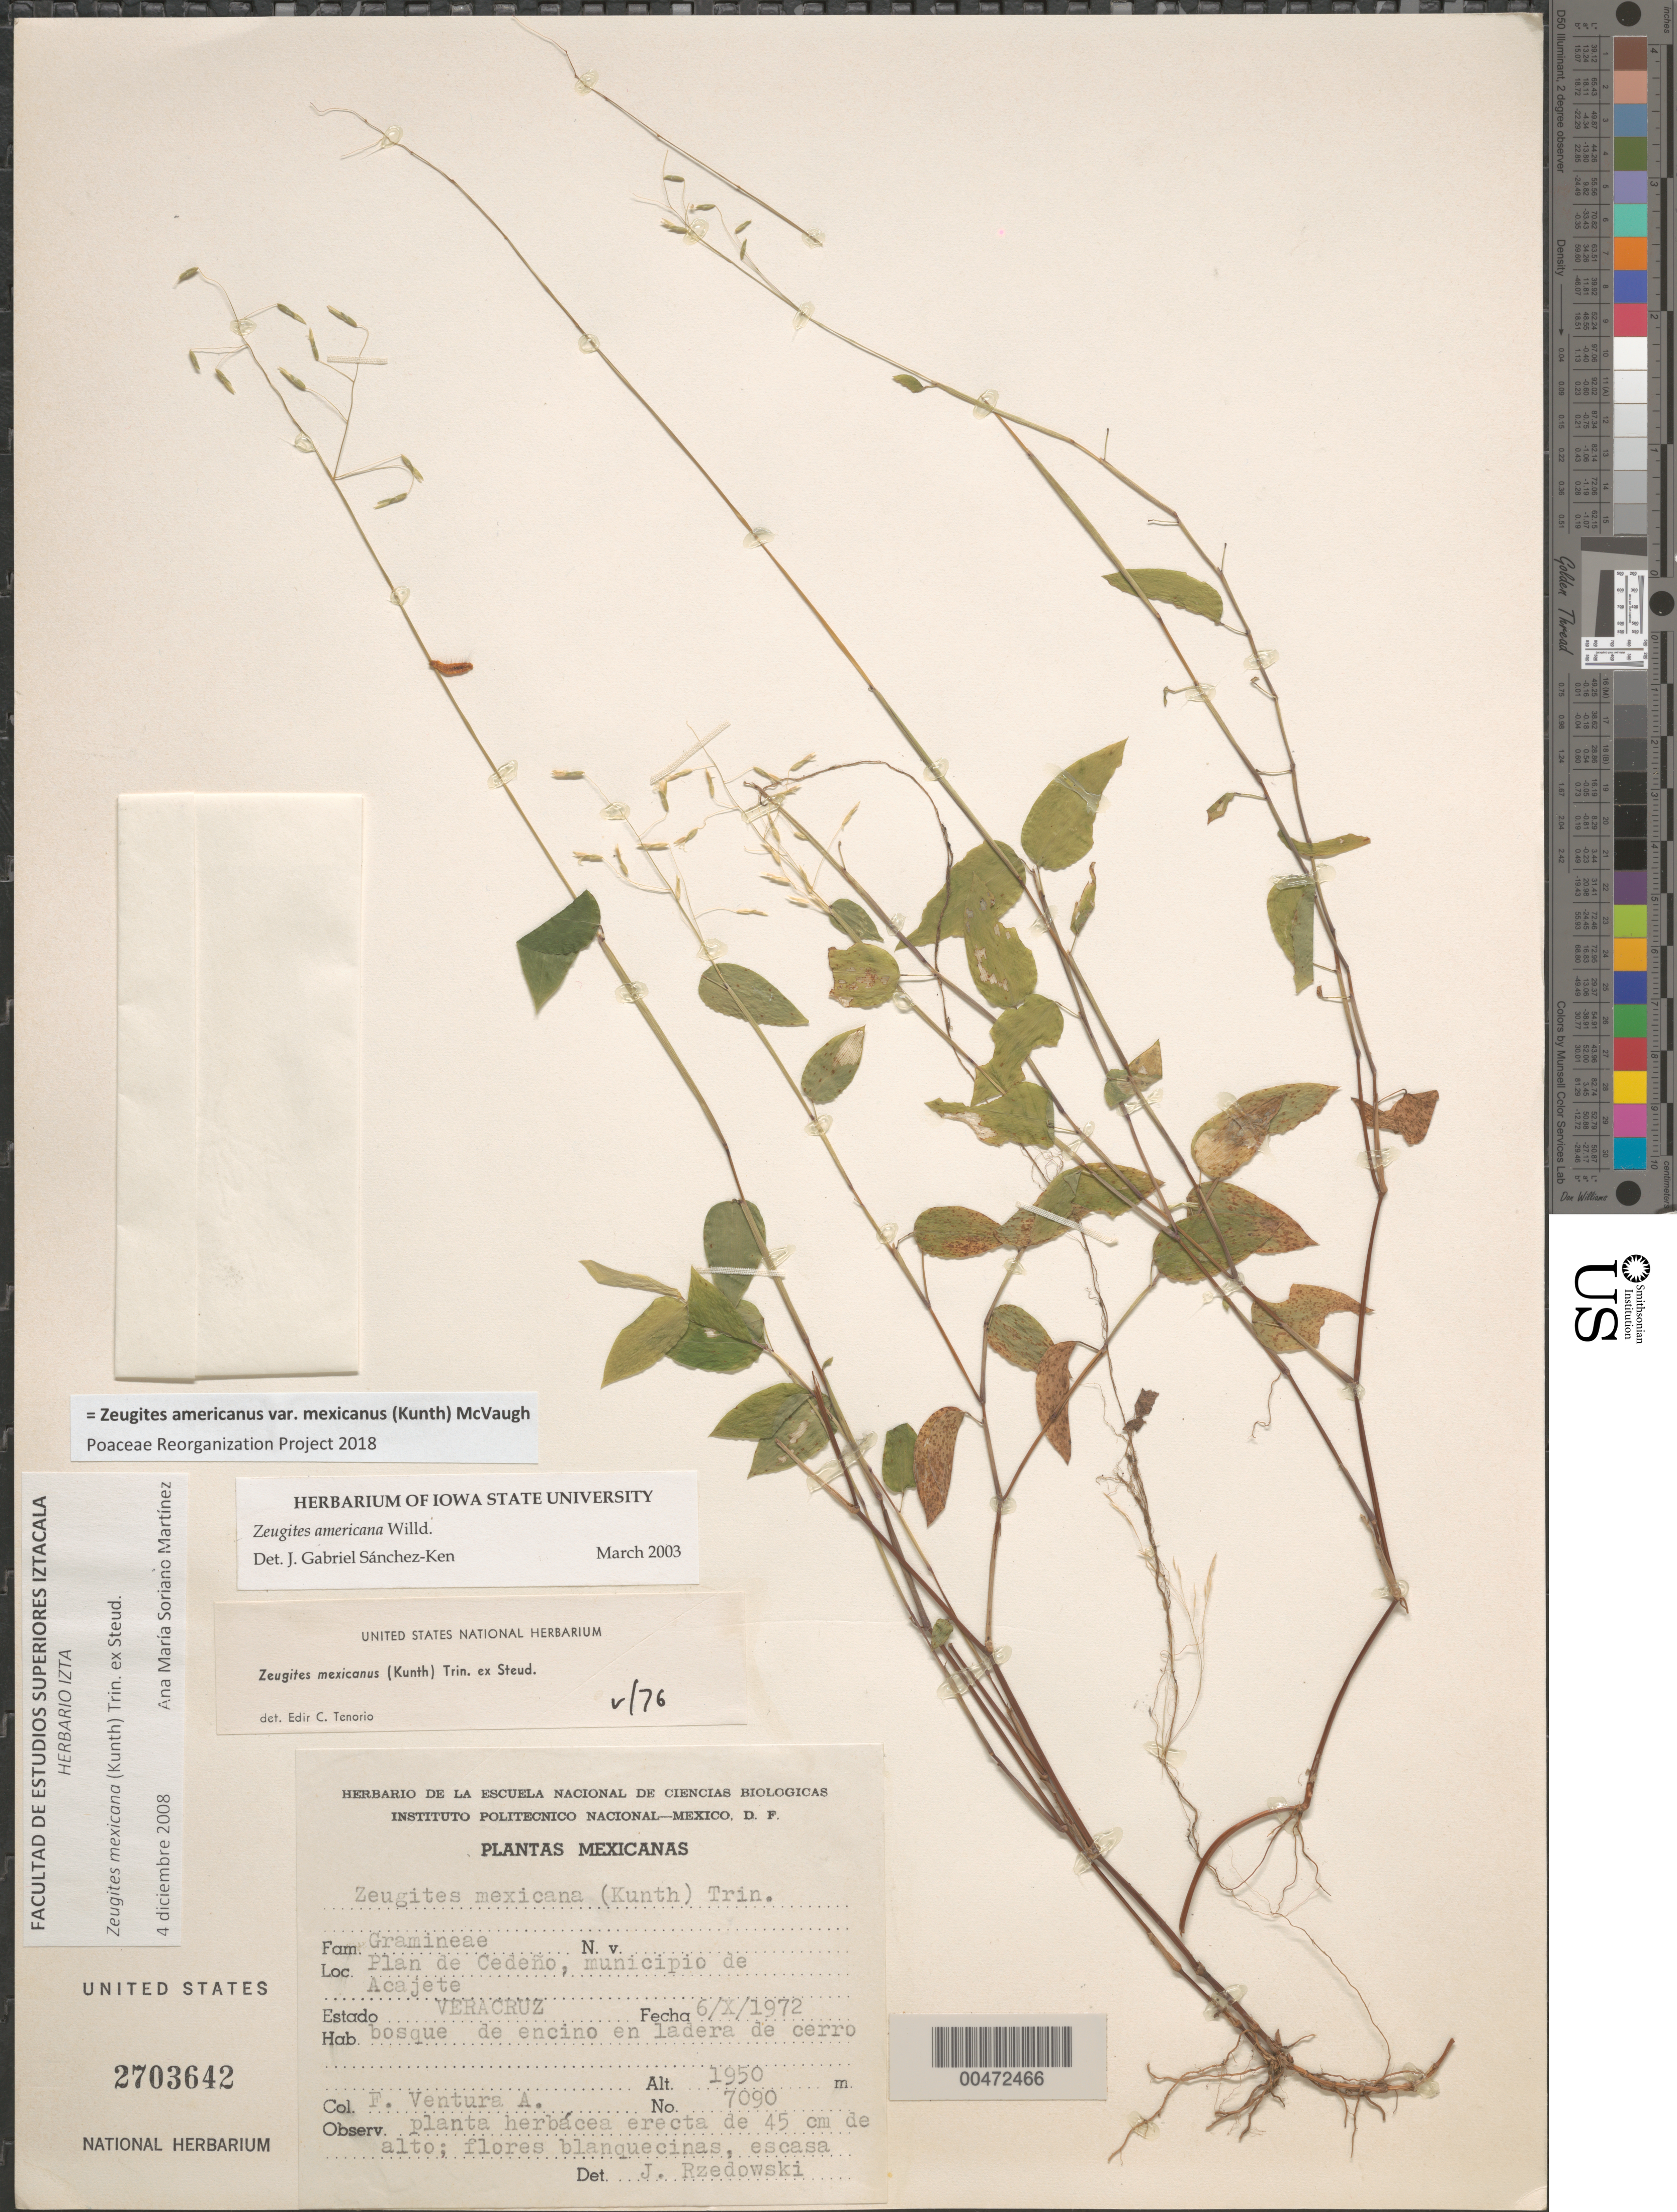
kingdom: Plantae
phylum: Tracheophyta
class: Liliopsida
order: Poales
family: Poaceae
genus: Zeugites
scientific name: Zeugites americanus var. mexicanus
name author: (Kunth) McVaugh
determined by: Poaceae Reorganization Project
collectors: F. Ventura-A.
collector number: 7090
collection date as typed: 6 Oct 1972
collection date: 1972-10-06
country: Mexico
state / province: Veracruz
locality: Plan de Cedeno, Acajete Mun.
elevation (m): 1950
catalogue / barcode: US 2703642